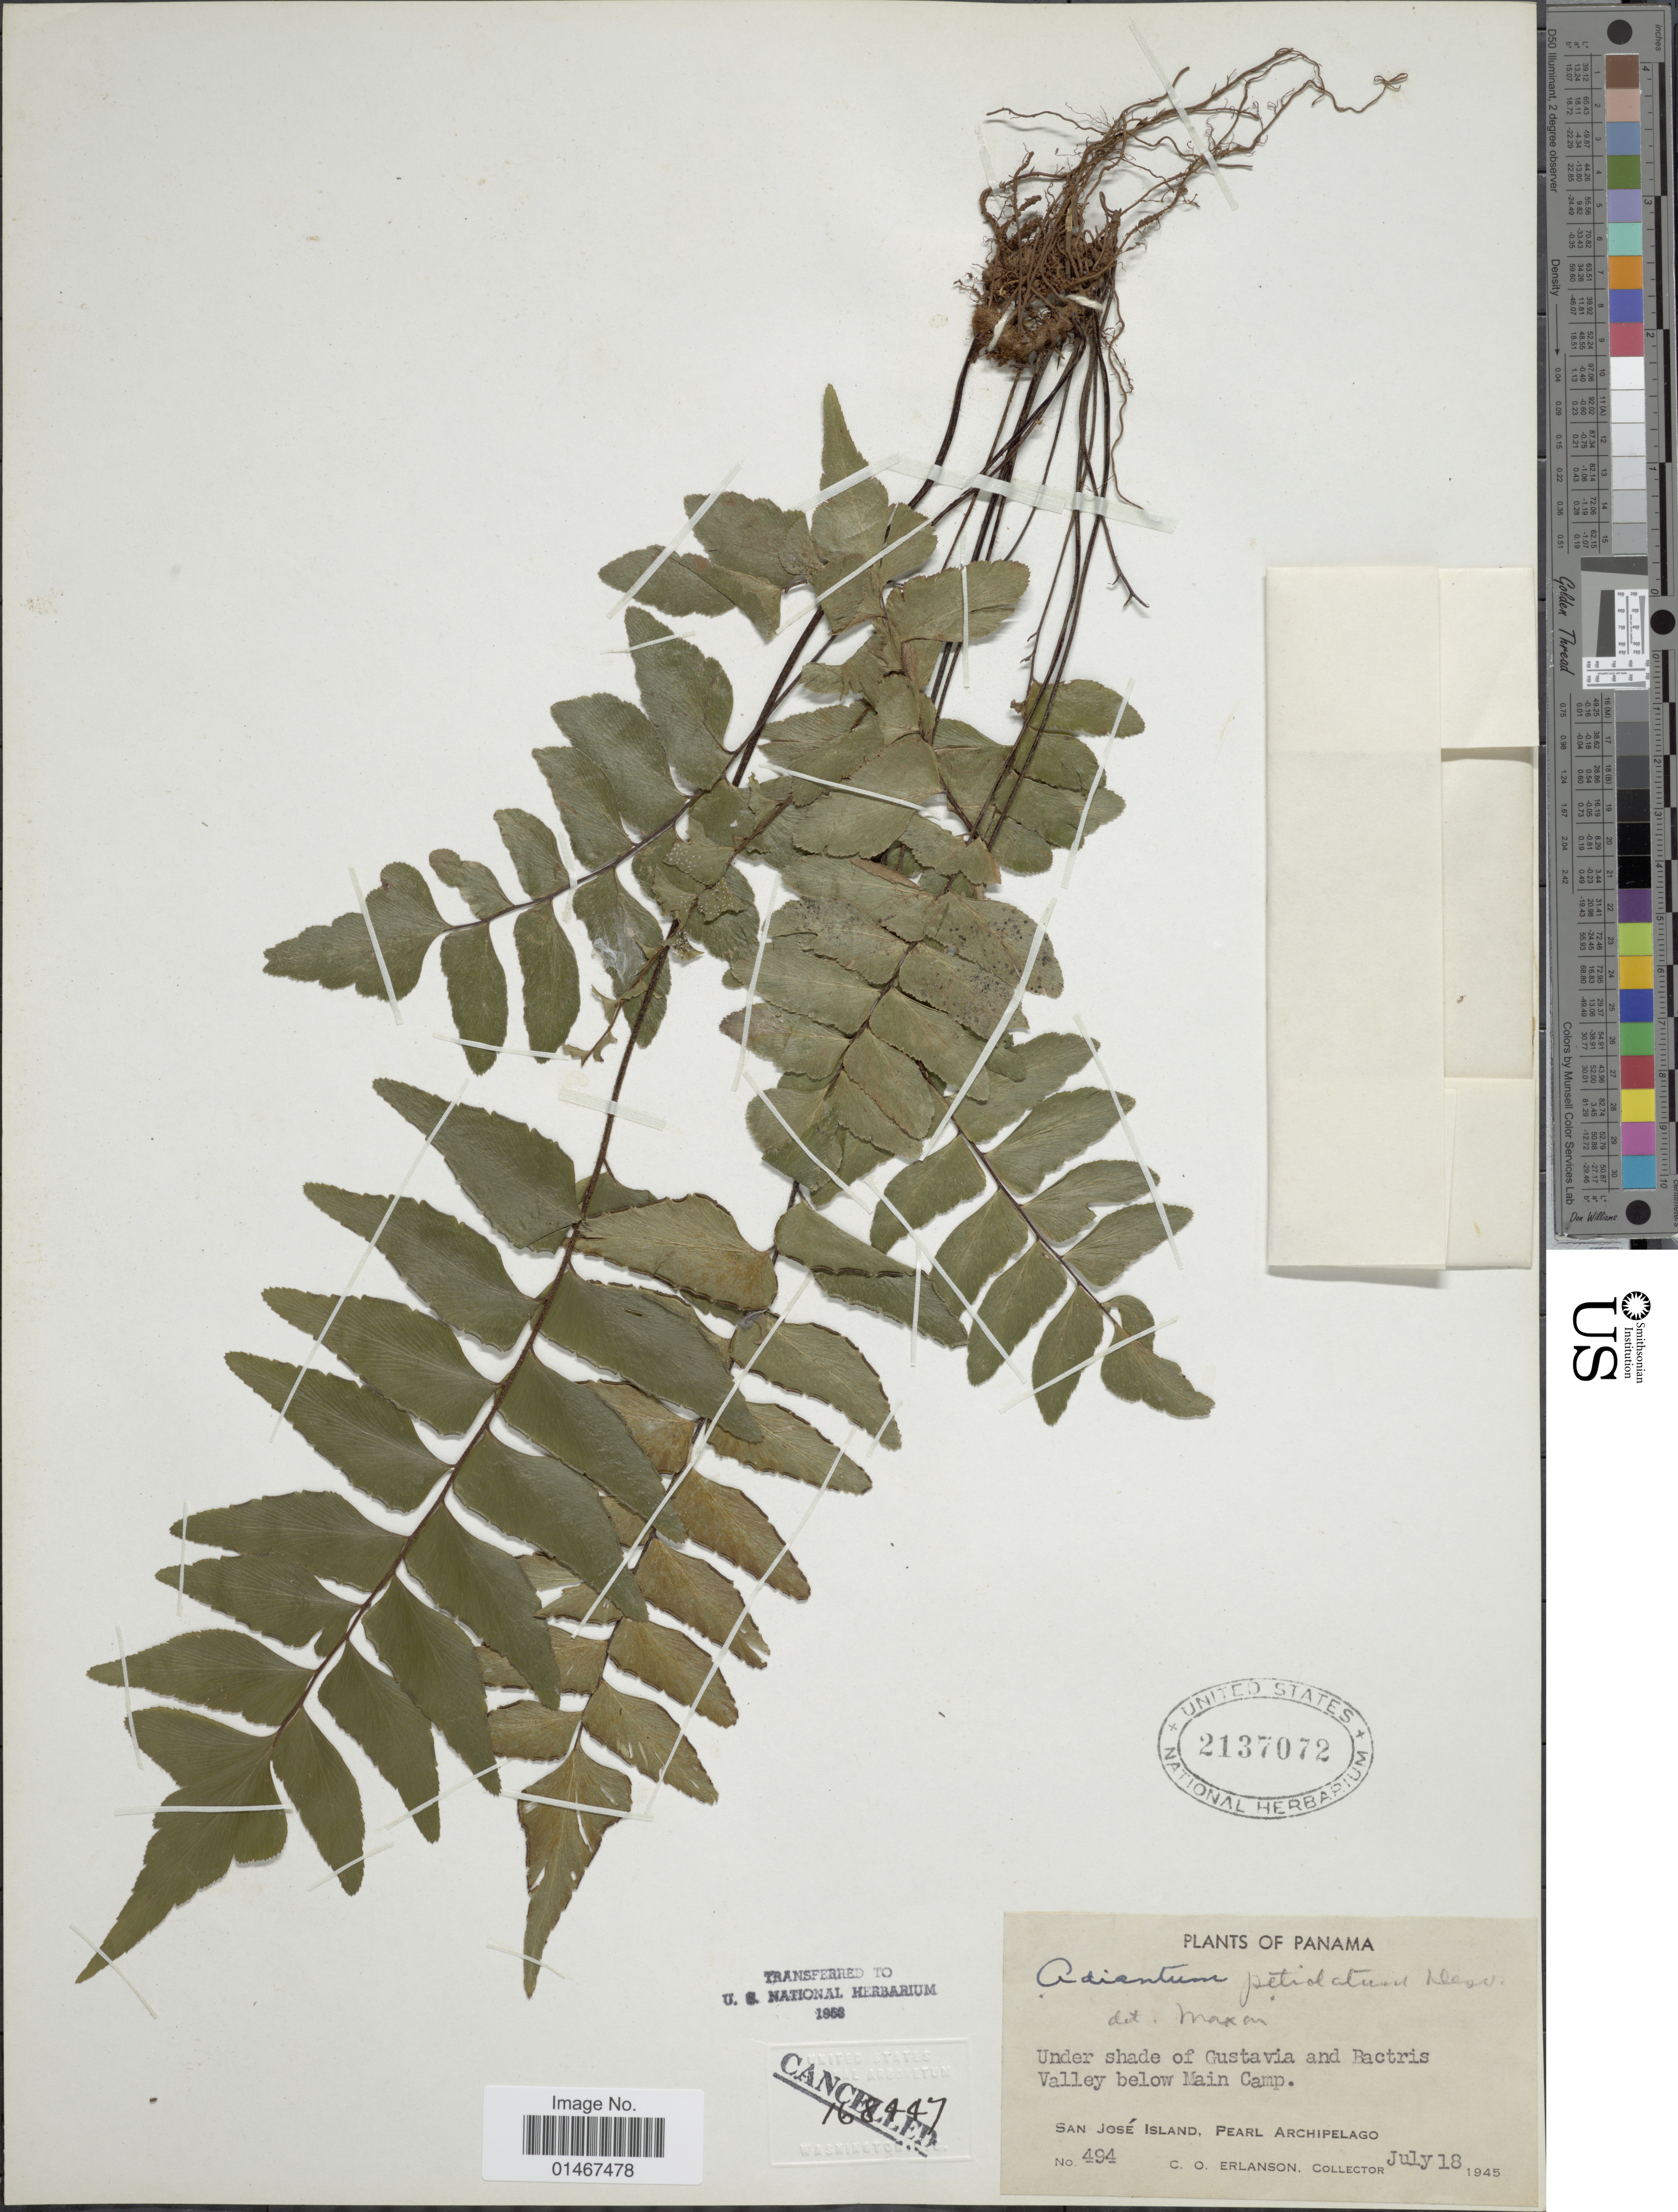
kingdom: Plantae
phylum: Tracheophyta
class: Polypodiopsida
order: Polypodiales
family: Pteridaceae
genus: Adiantum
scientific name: Adiantum petiolatum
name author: Desv.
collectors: C. O. Erlanson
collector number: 494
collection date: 1945-07-18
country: Panama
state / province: Panamá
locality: Under shade of Gustavia and Bactris Valley below Main Camp. San Jose Island, Pearl Archipelago.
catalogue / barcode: US 2137072